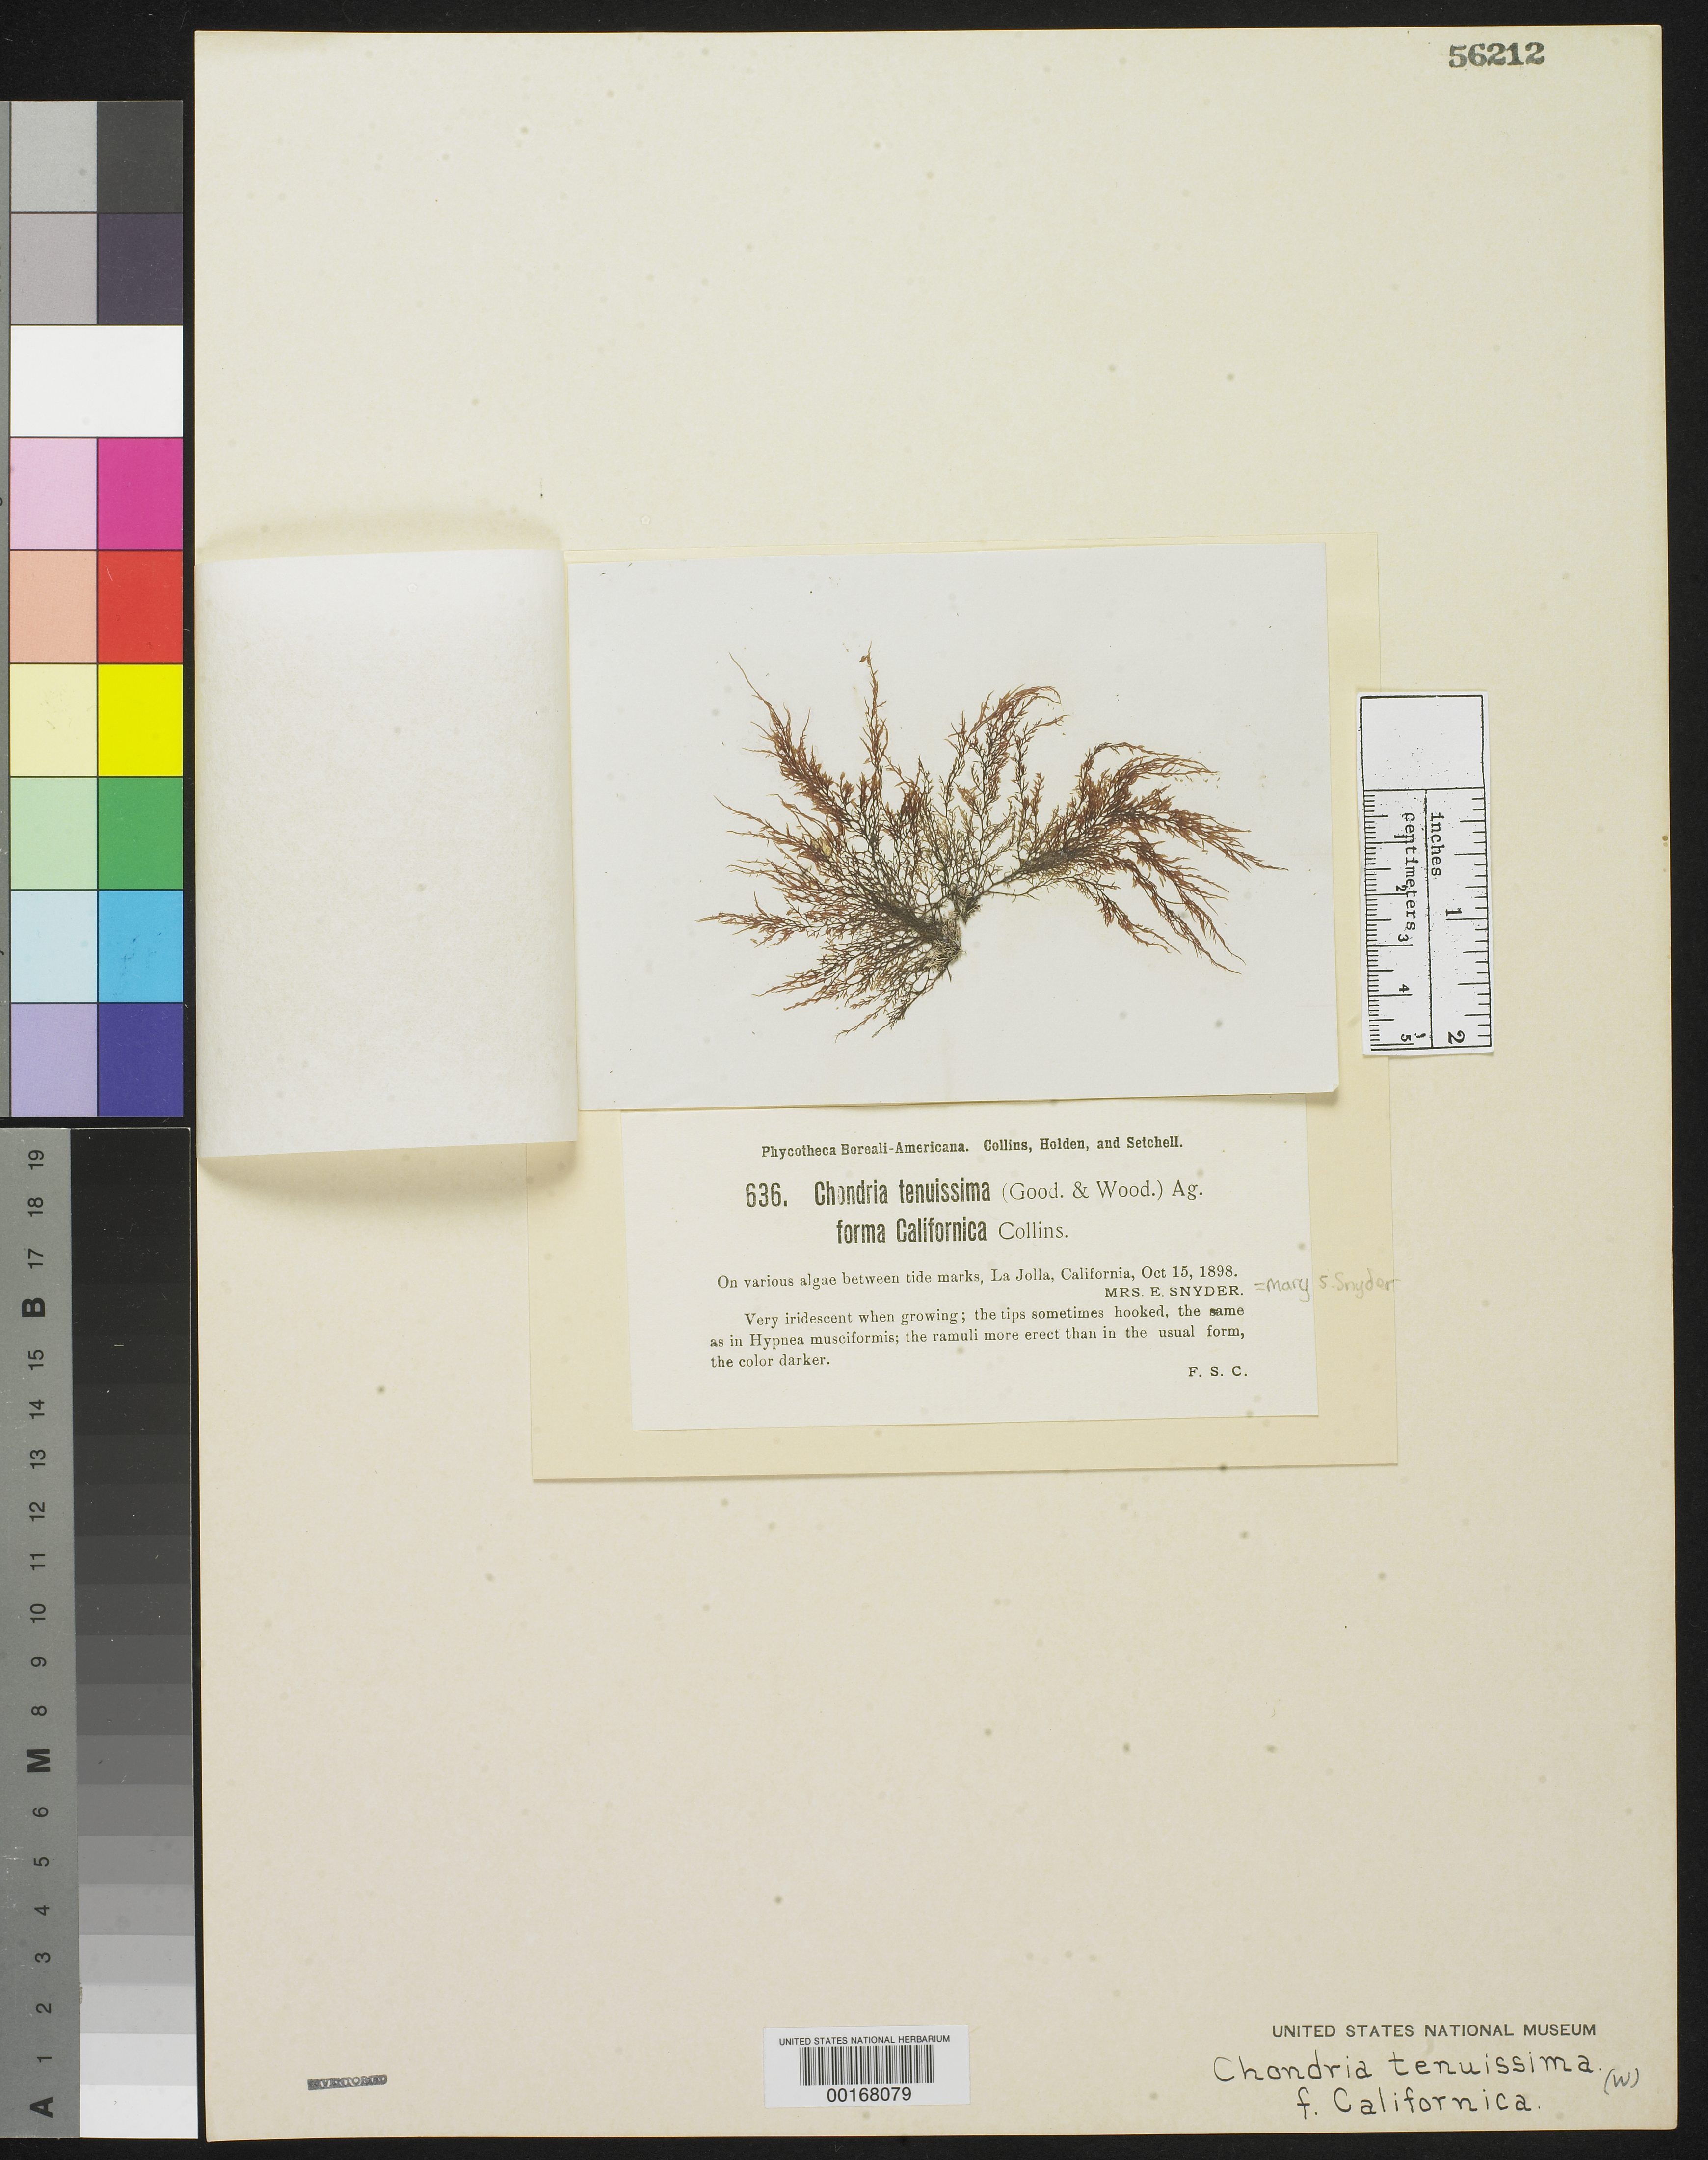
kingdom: Plantae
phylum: Rhodophyta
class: Florideophyceae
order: Ceramiales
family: Rhodomelaceae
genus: Chondria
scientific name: Chondria tenuissima f. californica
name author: Collins in Collins et al.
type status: Isotype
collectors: M. Snyder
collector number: PB-A 636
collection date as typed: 15 Oct 1898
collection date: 1898-10-15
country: United States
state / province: California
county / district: San Diego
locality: La Jolla.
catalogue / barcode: US 56212